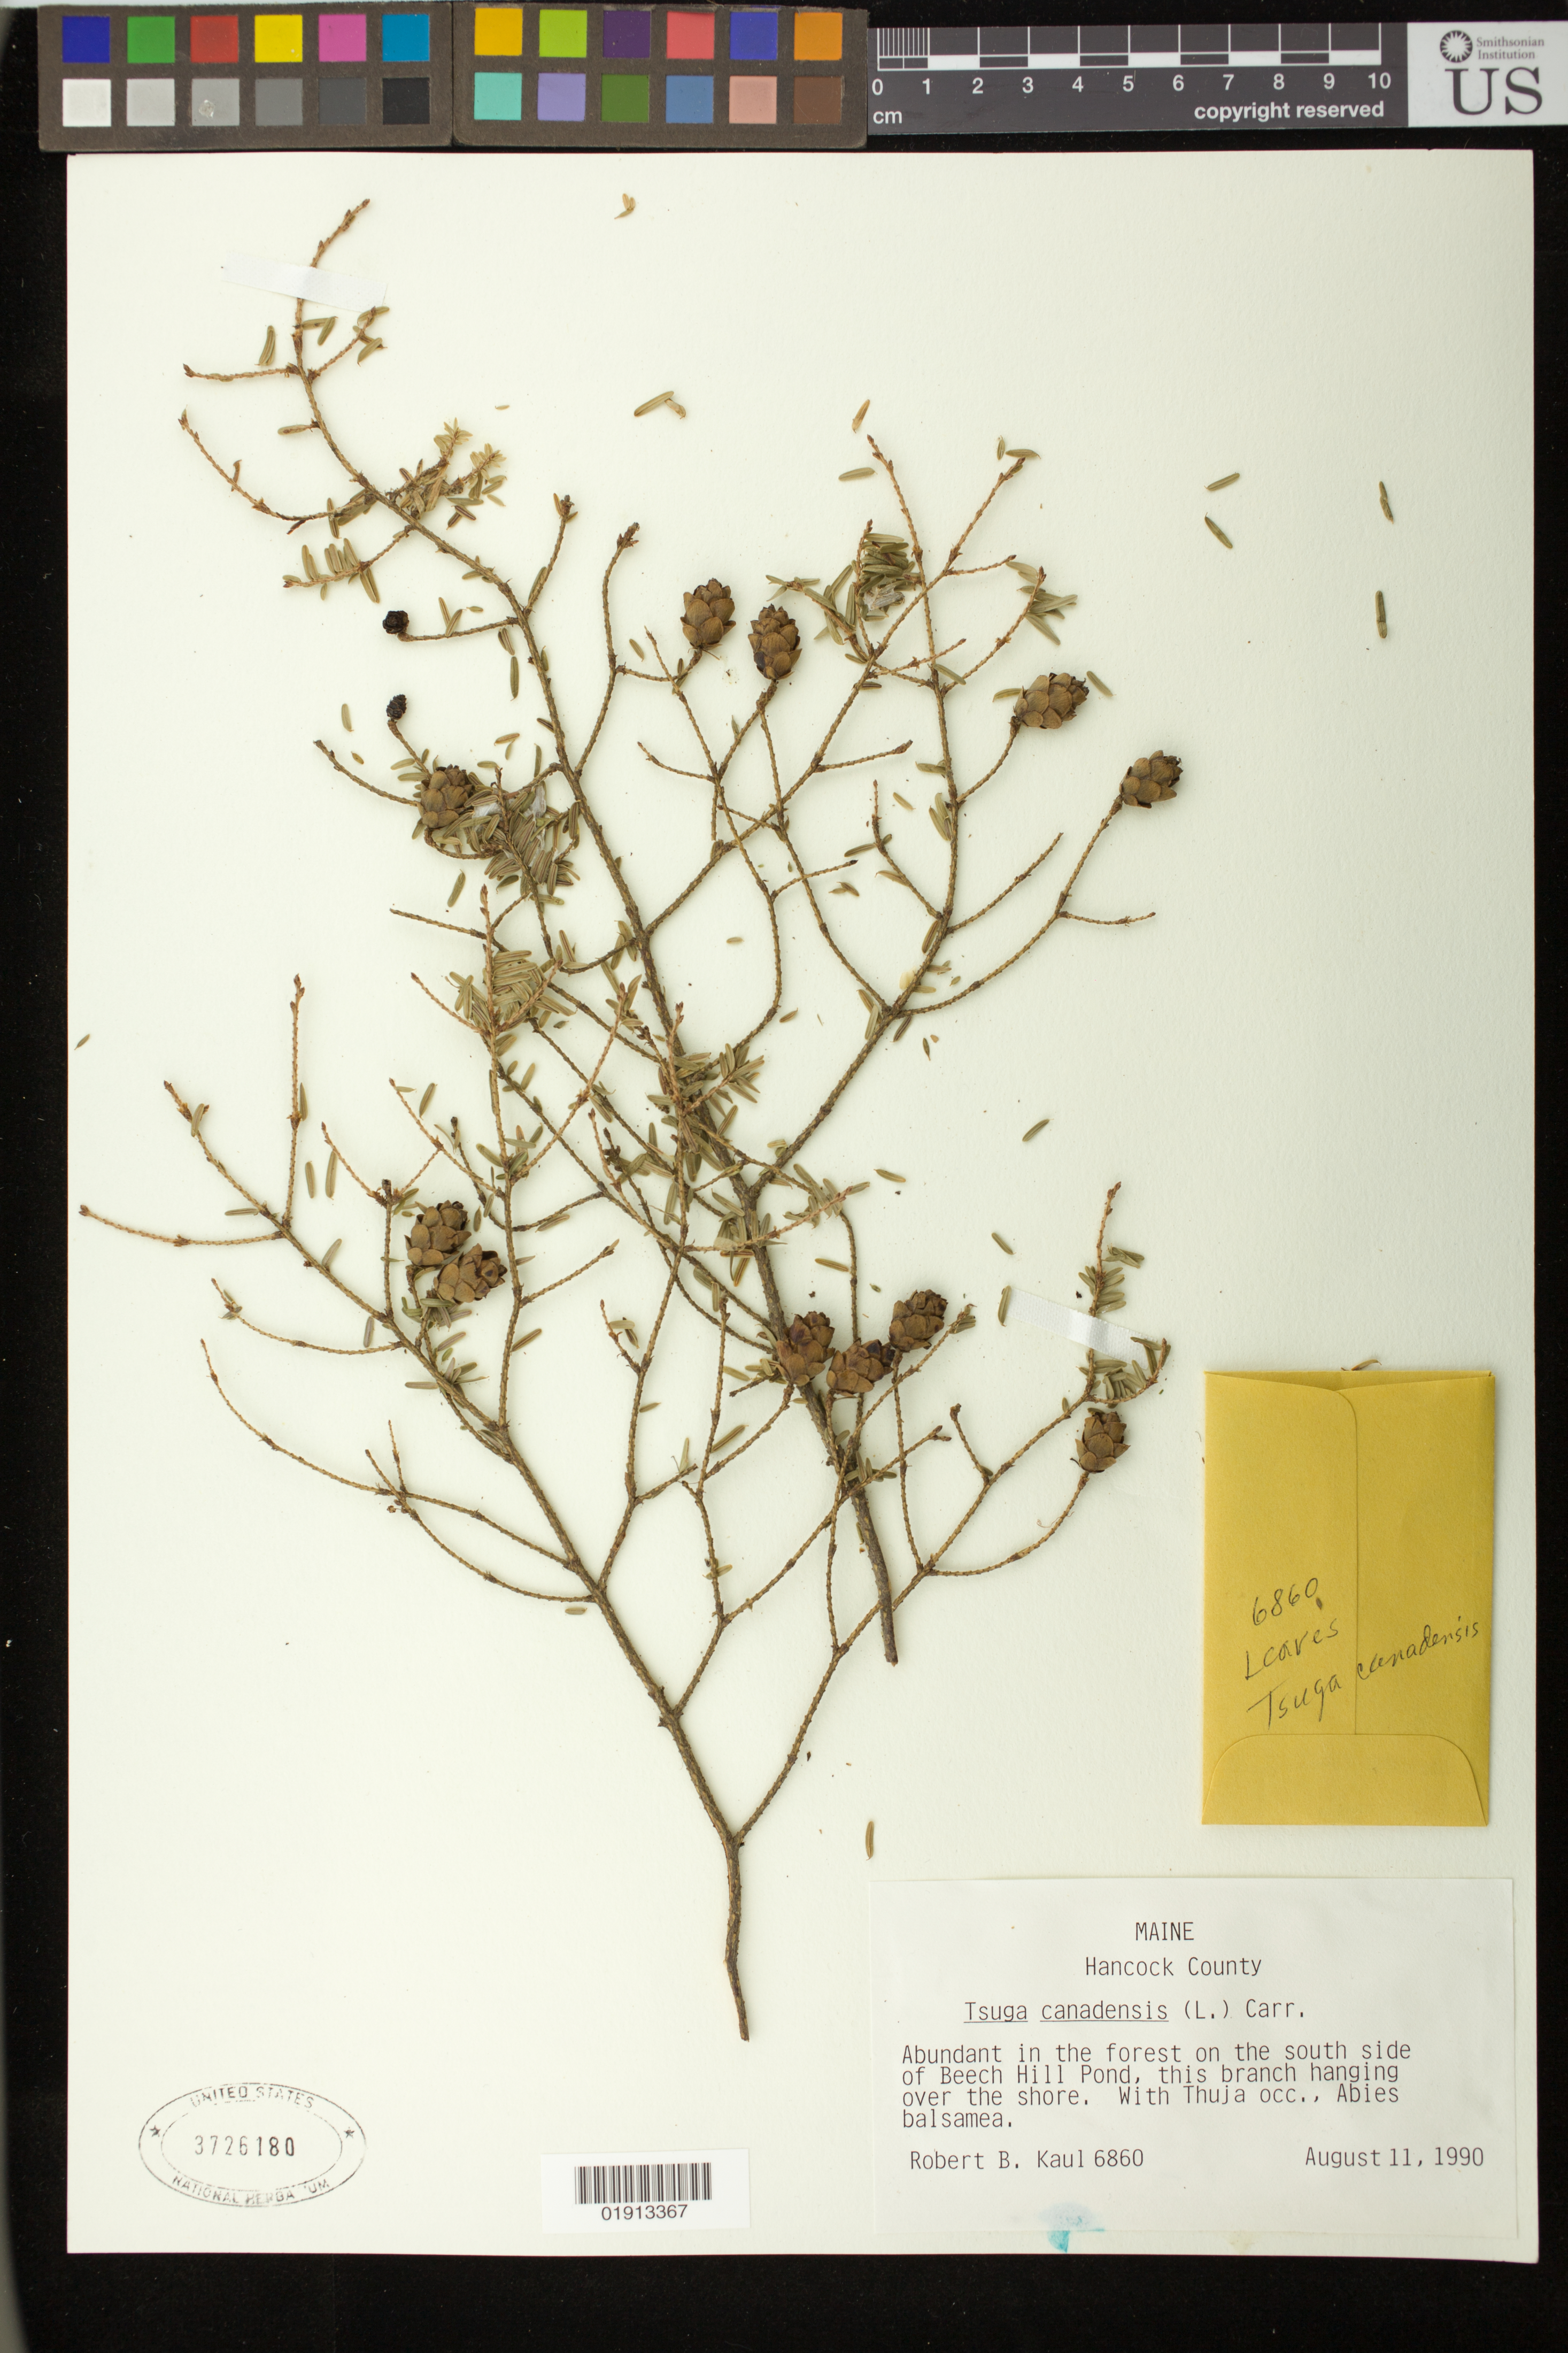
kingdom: Plantae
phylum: Tracheophyta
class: Pinopsida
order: Pinales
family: Pinaceae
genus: Tsuga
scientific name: Tsuga canadensis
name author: (L.) Carrière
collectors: R. Kaul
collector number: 6860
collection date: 1990-08-11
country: United States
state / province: Maine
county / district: Hancock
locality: In forest on the south side of Beech Hill Pond.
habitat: Branch hanging over the shore.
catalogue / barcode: US 3726180